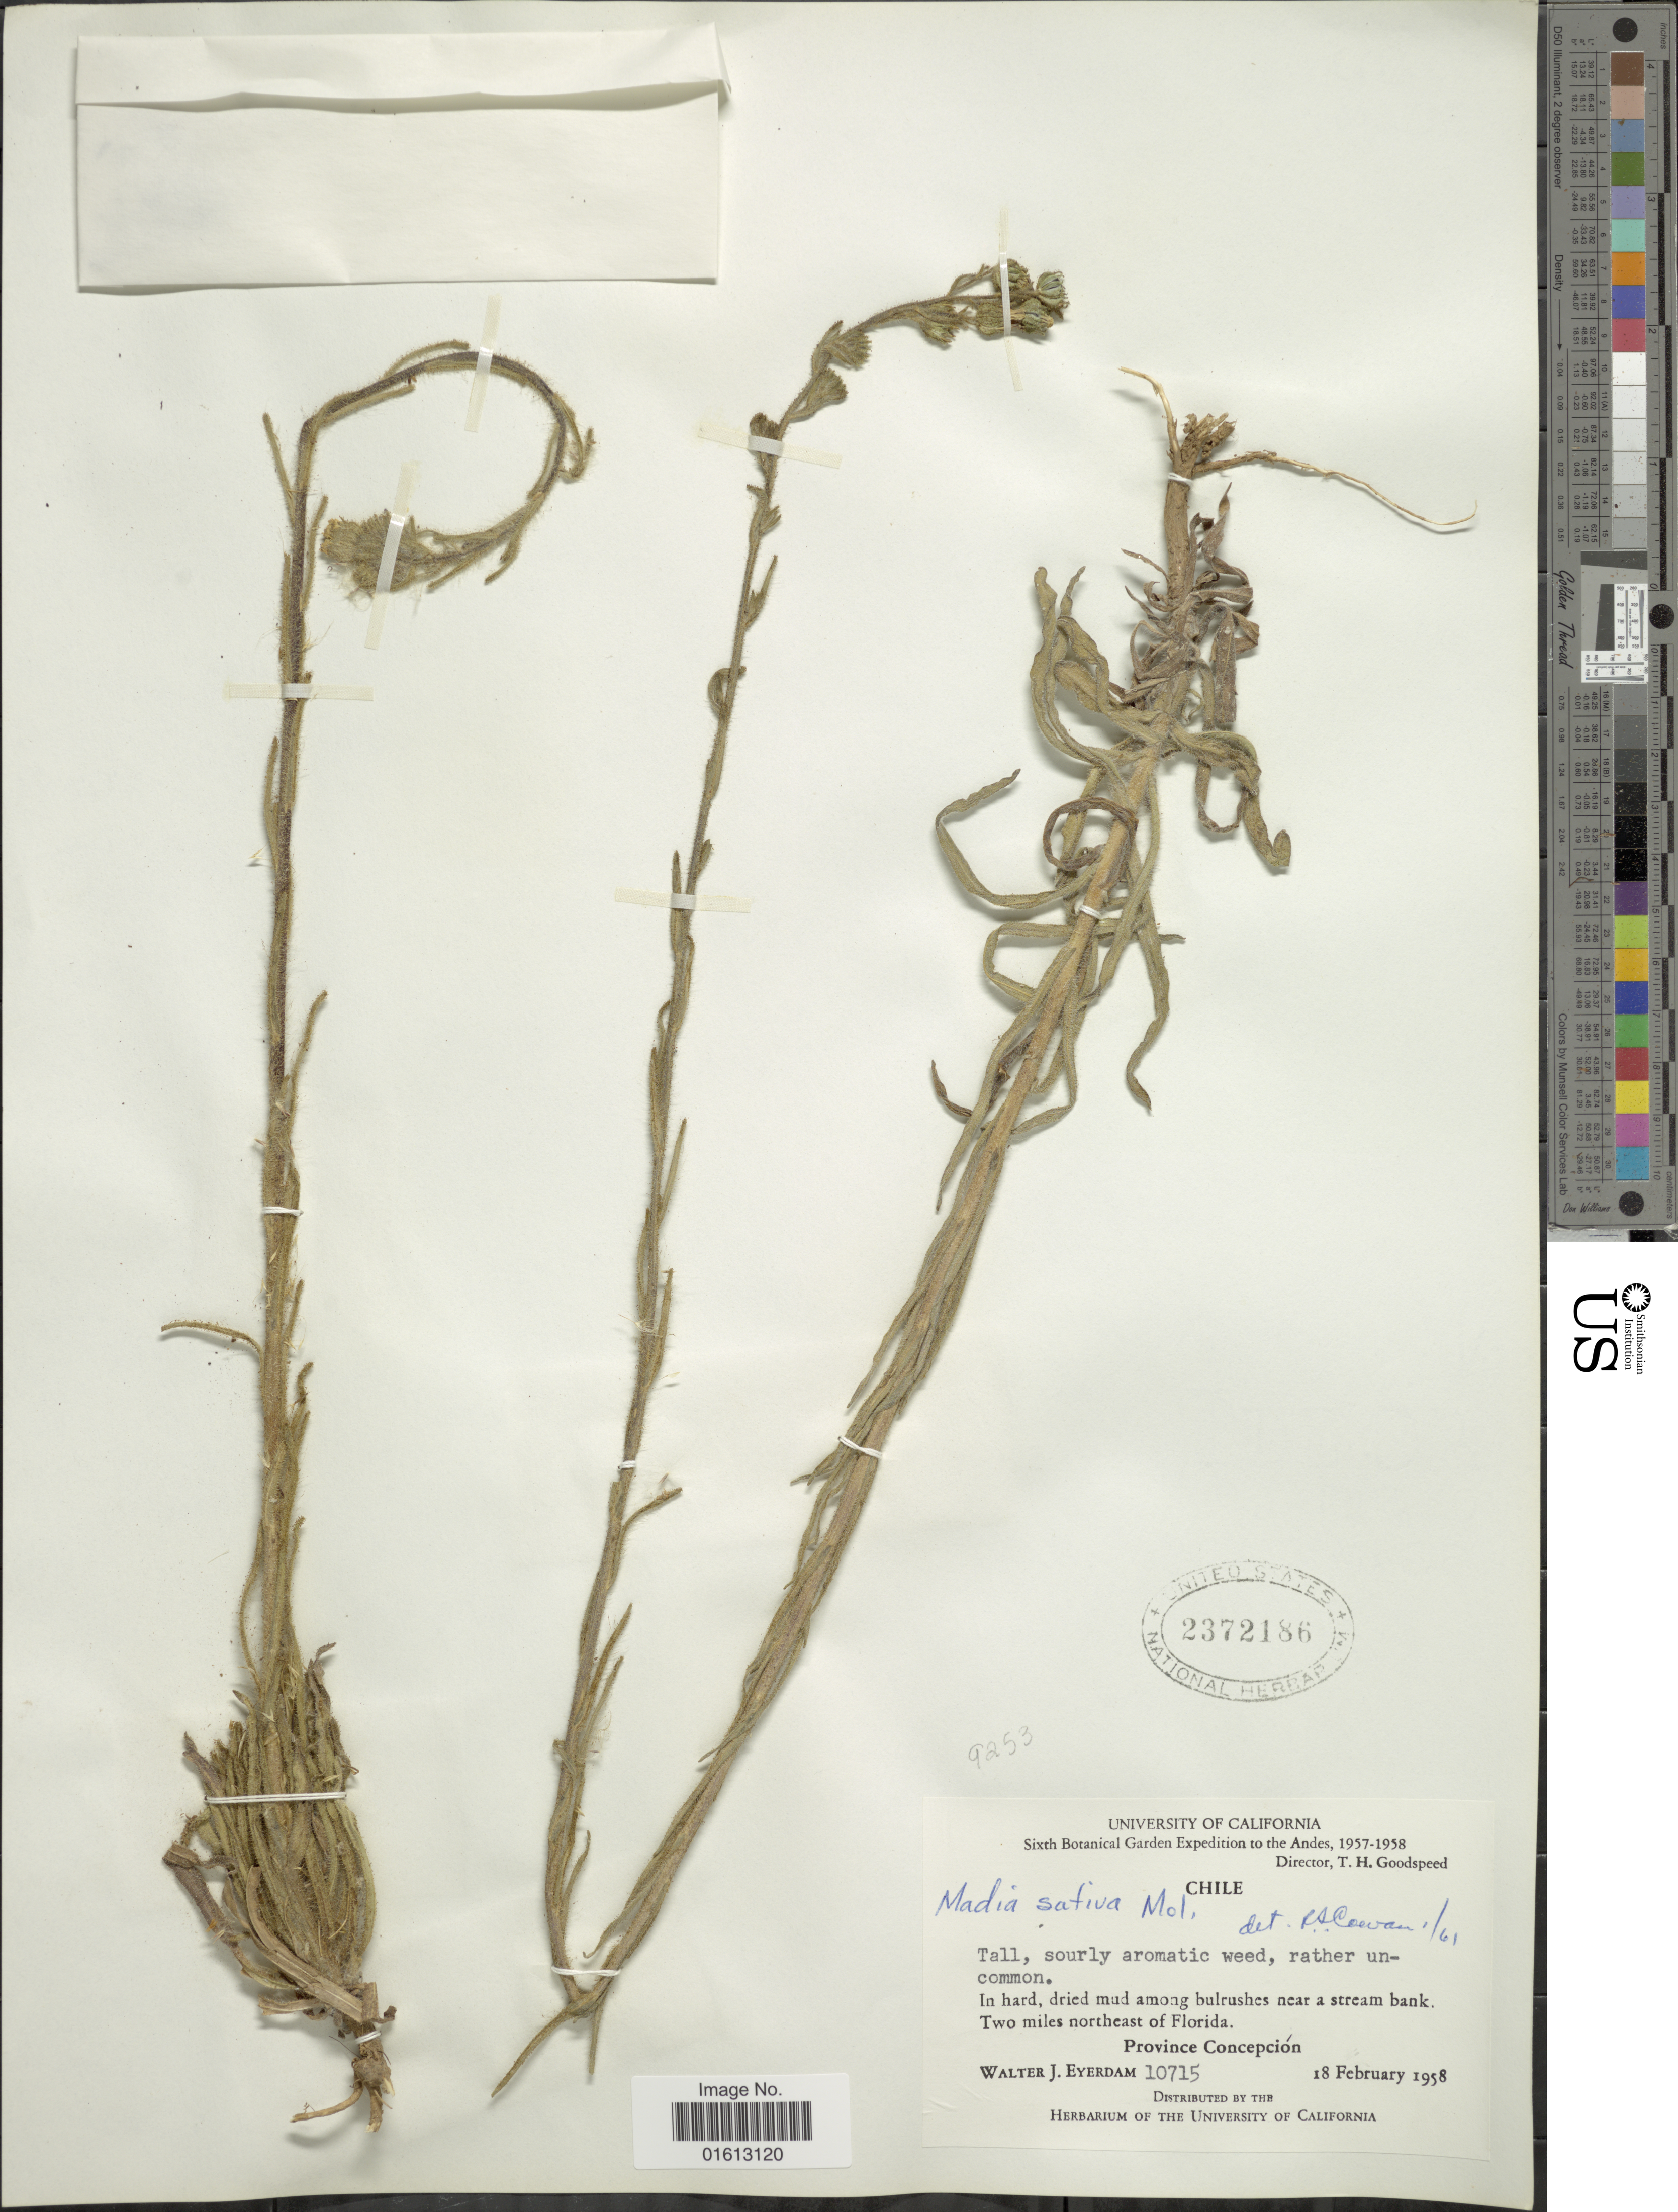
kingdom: Plantae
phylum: Tracheophyta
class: Magnoliopsida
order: Asterales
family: Asteraceae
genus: Madia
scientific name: Madia sativa subsp. sativa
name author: Molina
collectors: W. J. Eyerdam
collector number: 10715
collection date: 1958-02-18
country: Chile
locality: Chile, Two miles northeast of Florida, Province Concepción.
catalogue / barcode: US 2372186